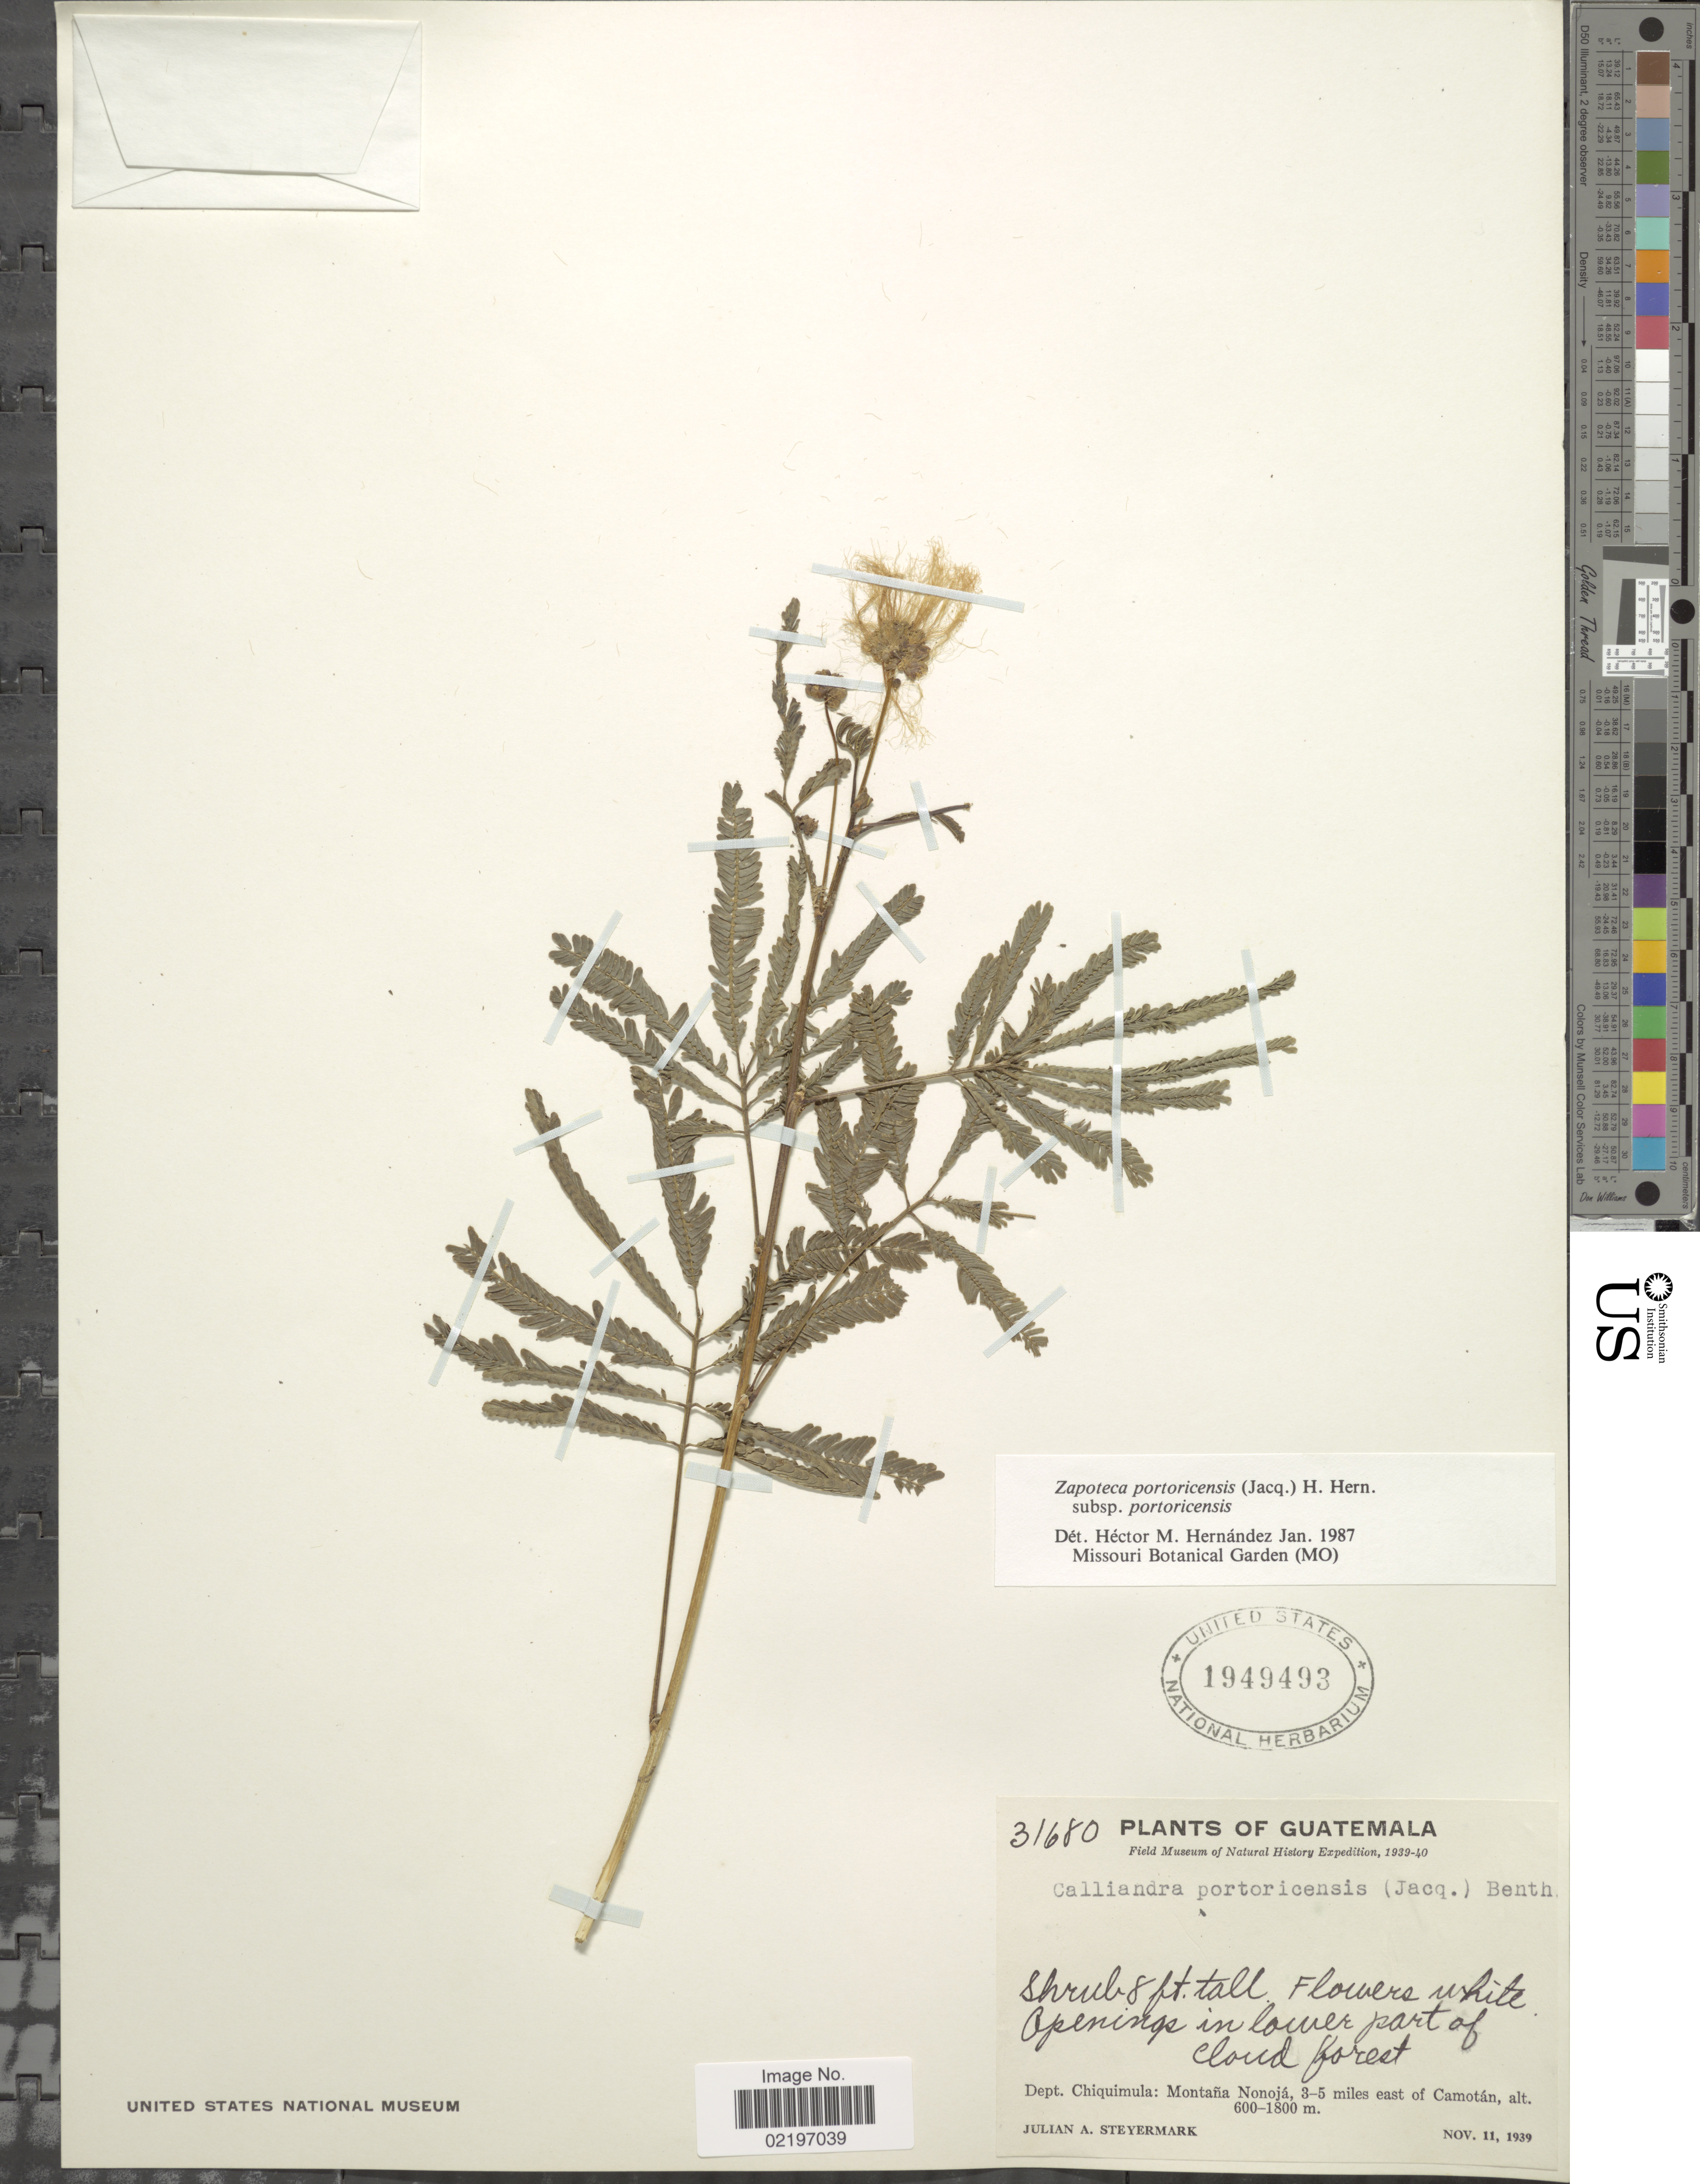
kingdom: Plantae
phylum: Tracheophyta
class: Magnoliopsida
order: Fabales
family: Fabaceae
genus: Zapoteca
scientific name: Zapoteca portoricensis subsp. portoricensis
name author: (Jacq.) H.M. Hern.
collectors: J. Steyermark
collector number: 31680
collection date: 1939-11-11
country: Guatemala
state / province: Chiquimula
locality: Montana Nonoja, 3-5 miles east of Camotan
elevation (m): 600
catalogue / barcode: US 1949493